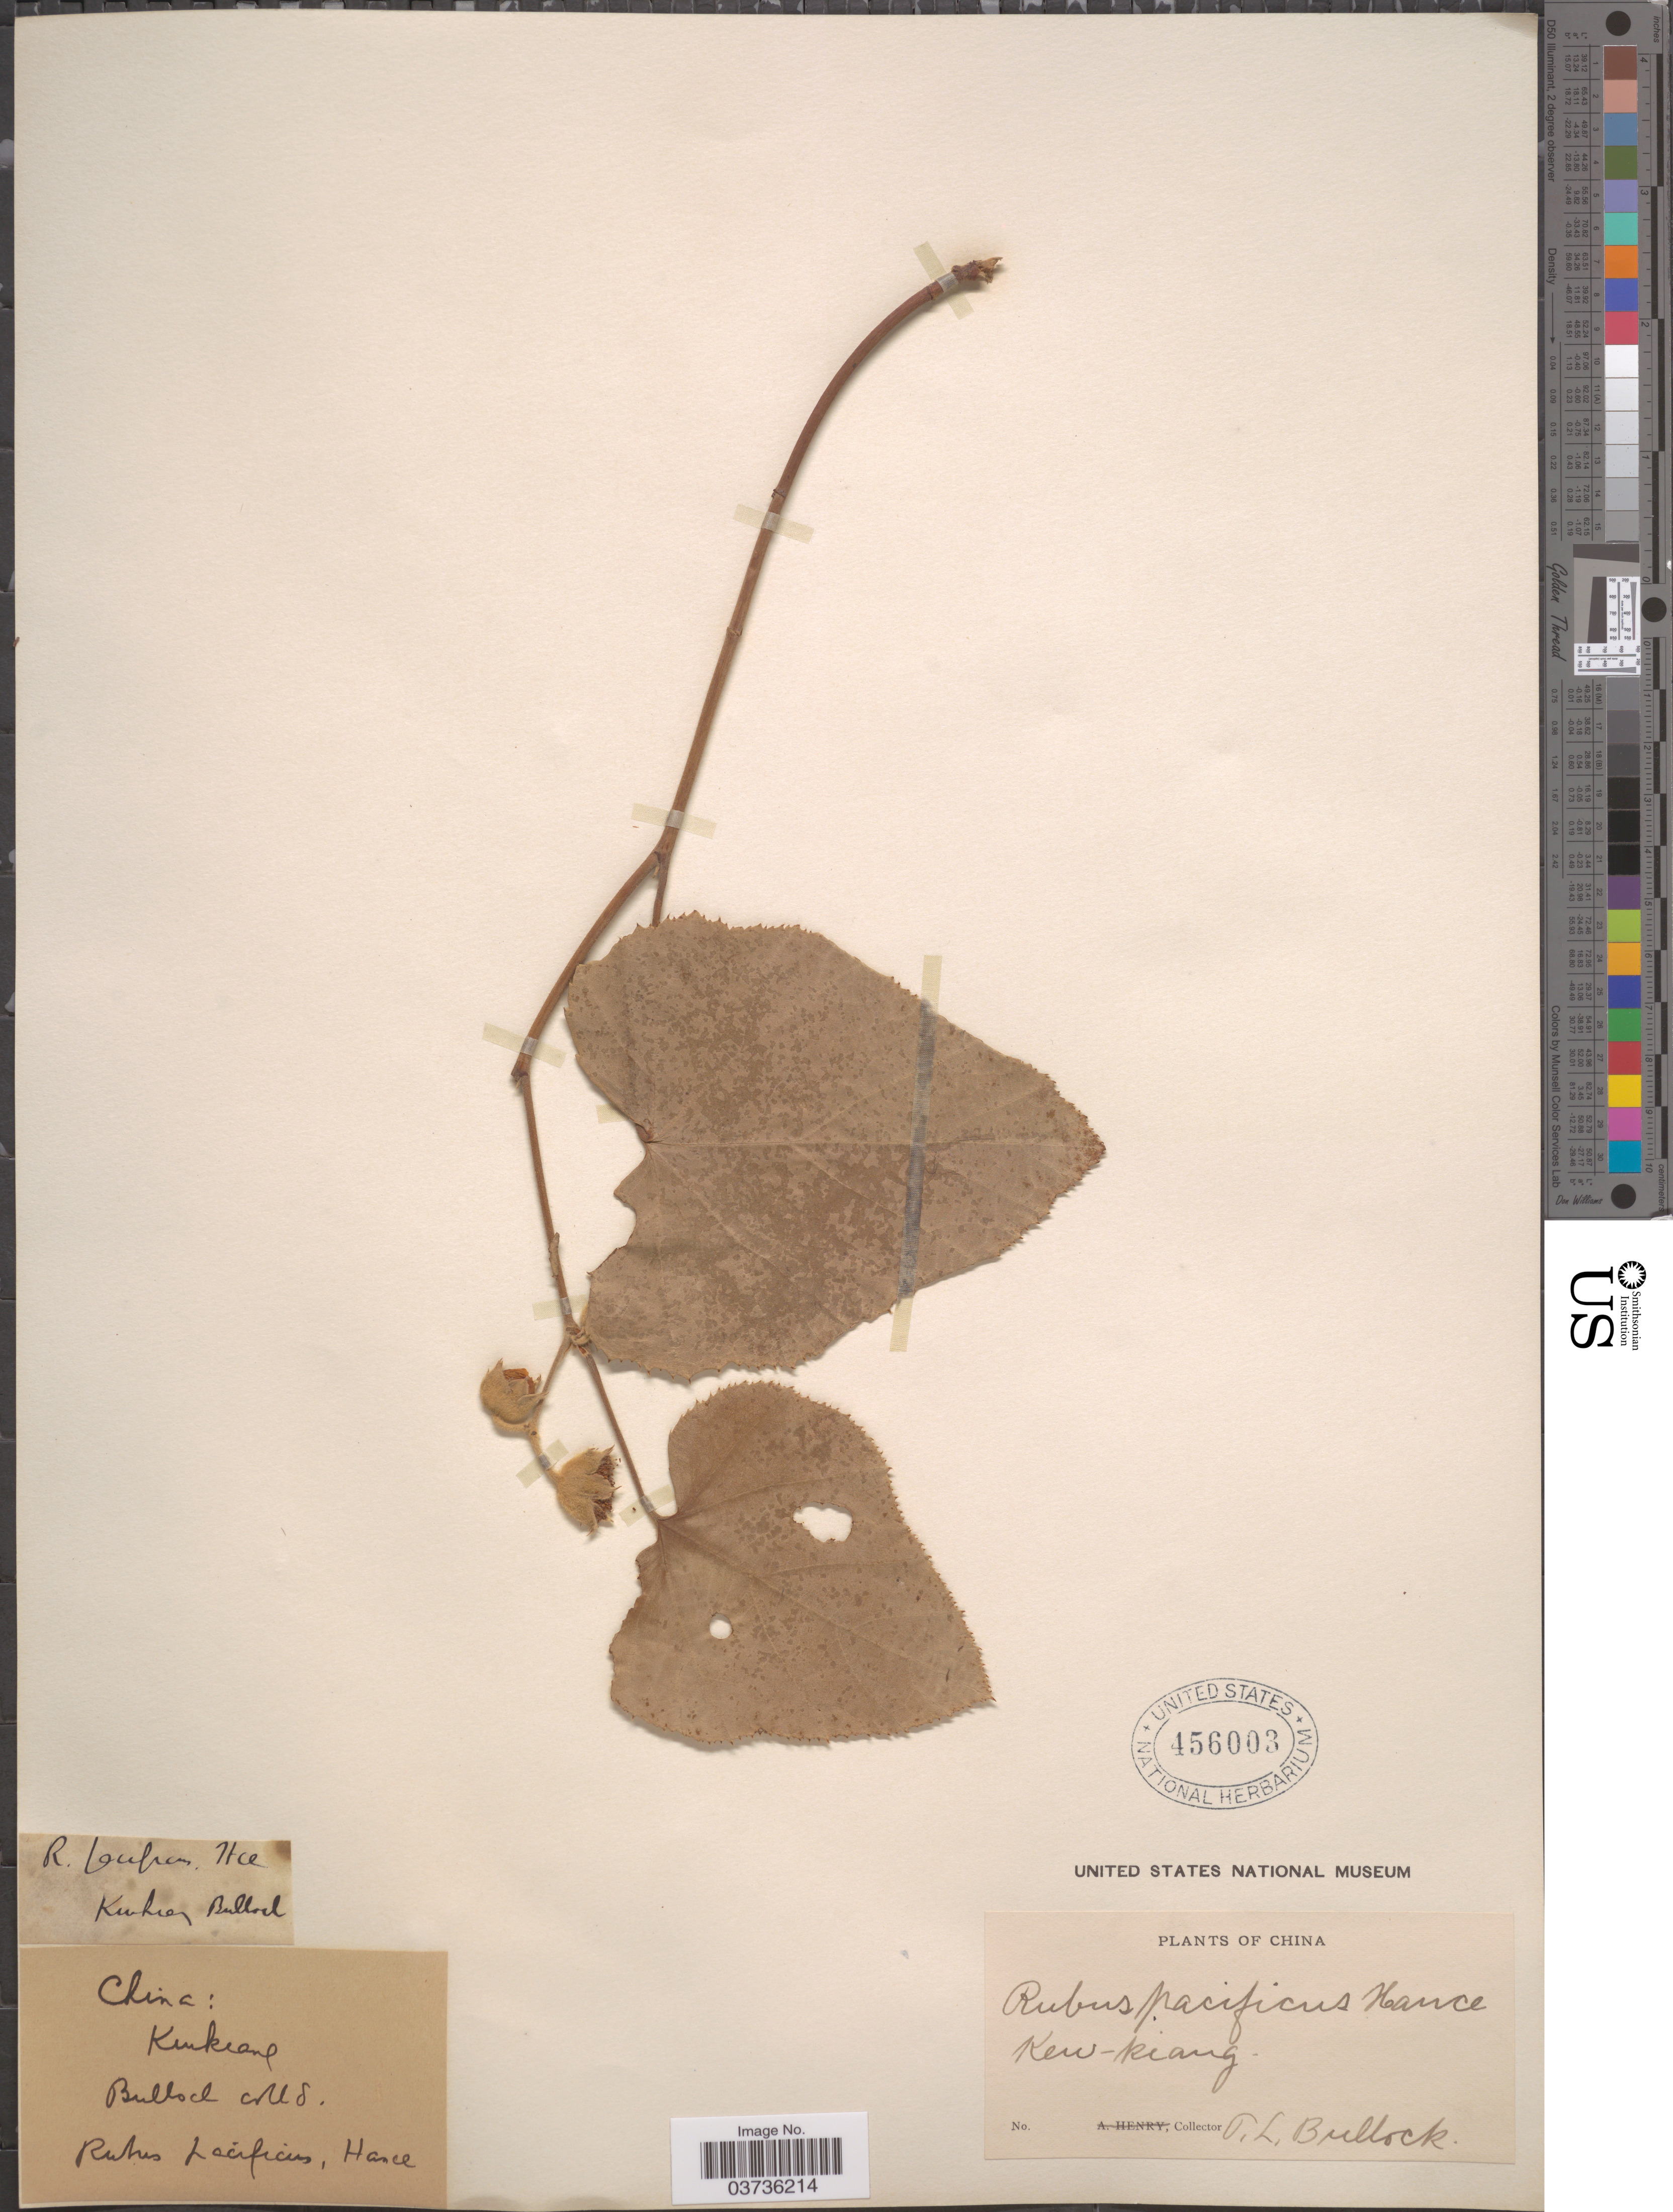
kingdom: Plantae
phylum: Tracheophyta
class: Magnoliopsida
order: Rosales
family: Rosaceae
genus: Rubus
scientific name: Rubus pacificus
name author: Hance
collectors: T. L. Bullock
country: China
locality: Kew-kiang.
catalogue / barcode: US 456003